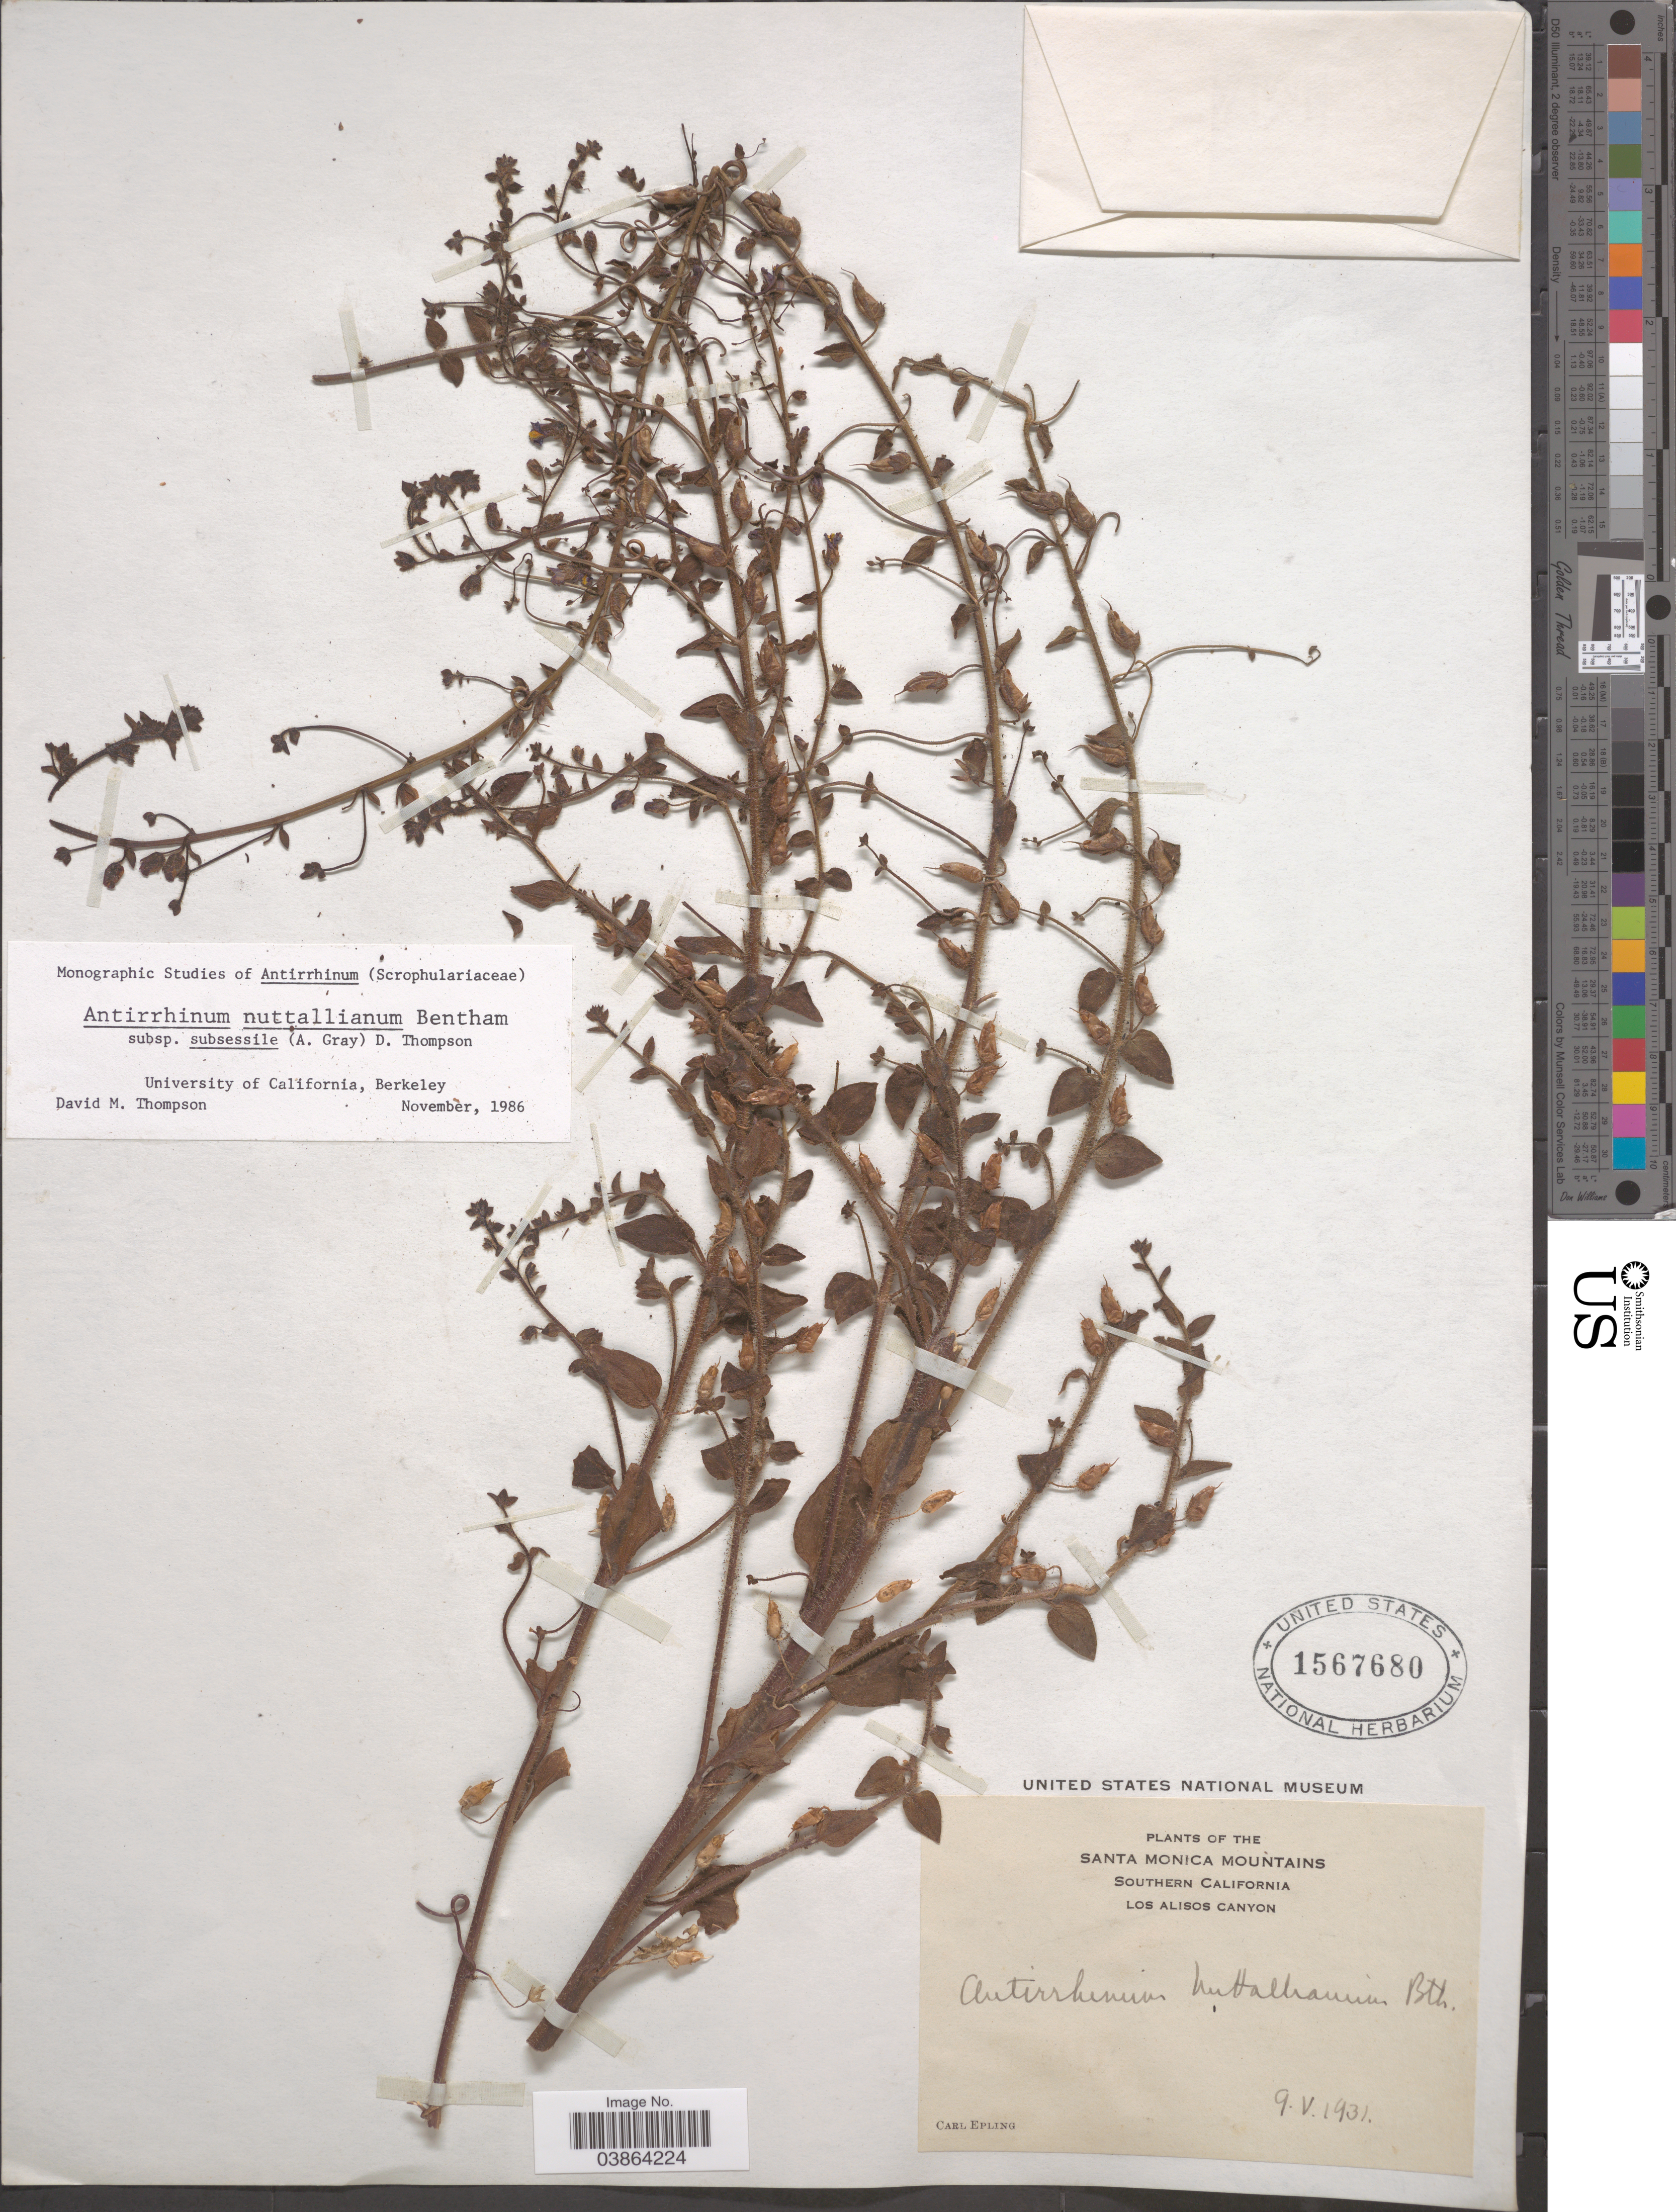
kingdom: Plantae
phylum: Tracheophyta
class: Magnoliopsida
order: Lamiales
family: Plantaginaceae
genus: Sairocarpus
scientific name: Sairocarpus nuttallianus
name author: (Benth.) D.A. Sutton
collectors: C. C. Epling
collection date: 1931-05-09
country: United States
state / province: California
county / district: Los Angeles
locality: The Santa Monica Mountains. Southern California. Los Alisos Canyon.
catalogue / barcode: US 1567680